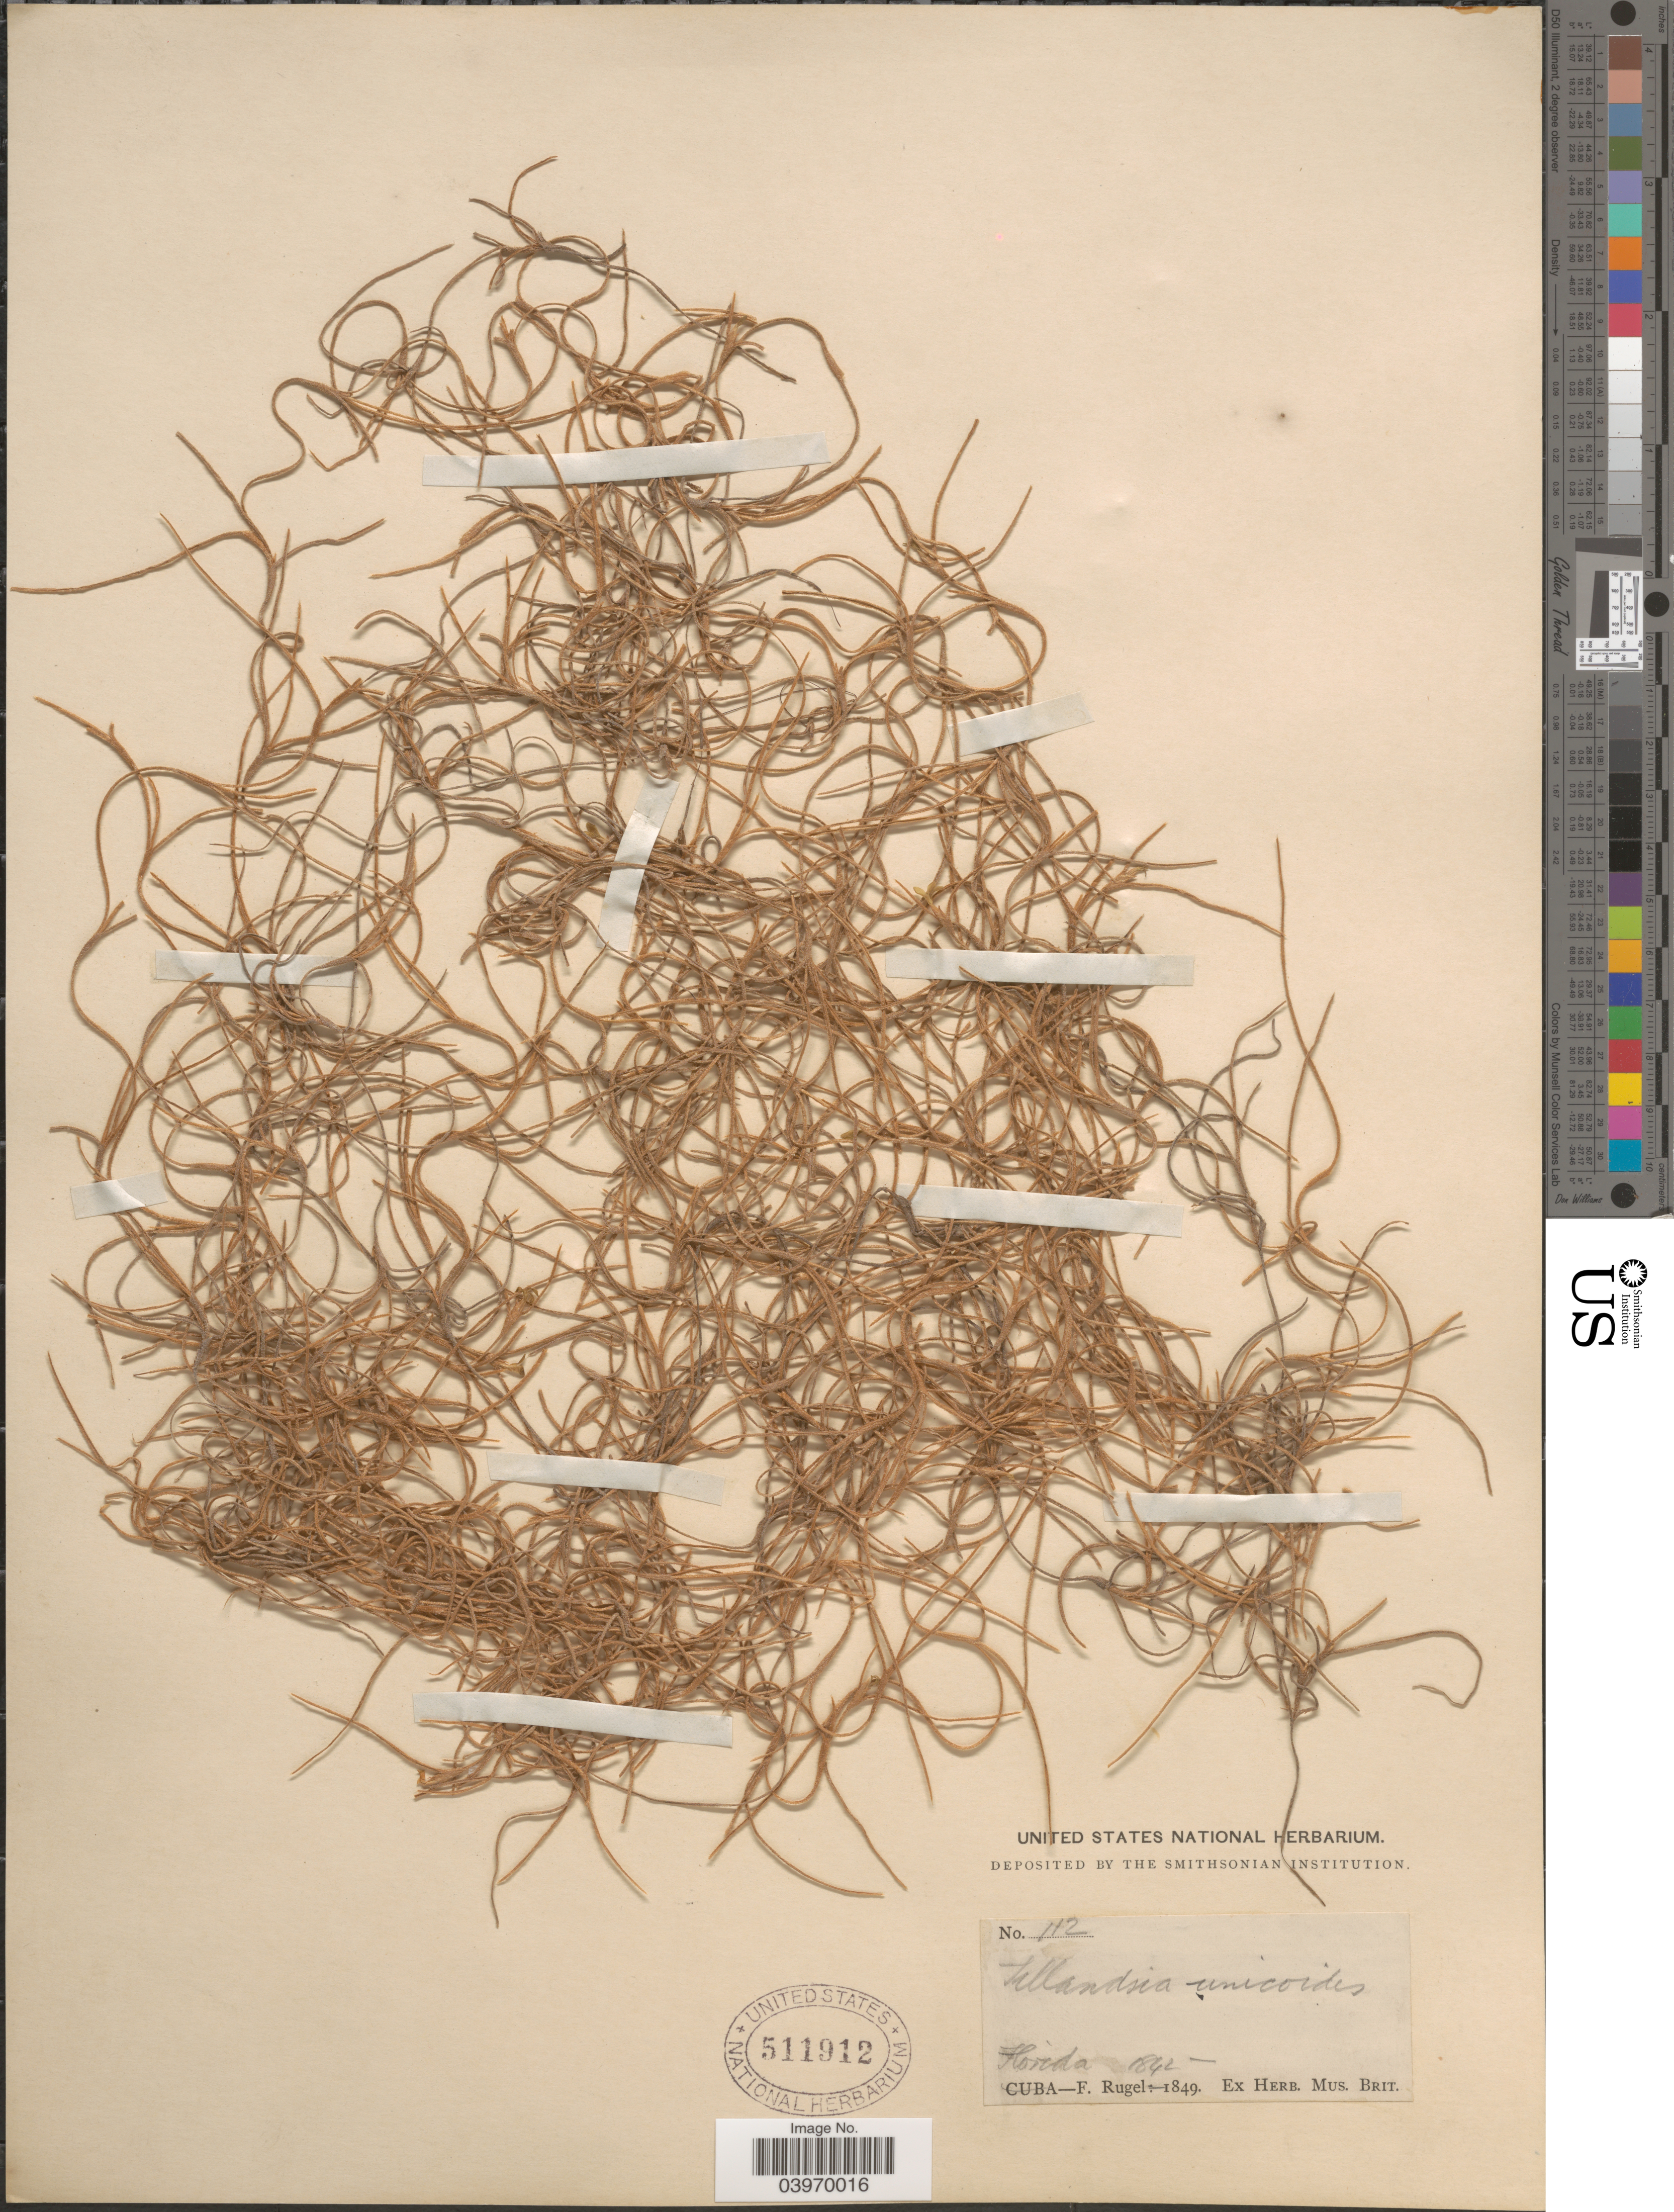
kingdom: Plantae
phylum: Tracheophyta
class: Liliopsida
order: Poales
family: Bromeliaceae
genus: Tillandsia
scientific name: Tillandsia usneoides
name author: (L.) L.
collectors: F. Rugel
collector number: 112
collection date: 1842/1849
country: United States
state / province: Florida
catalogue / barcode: US 511912